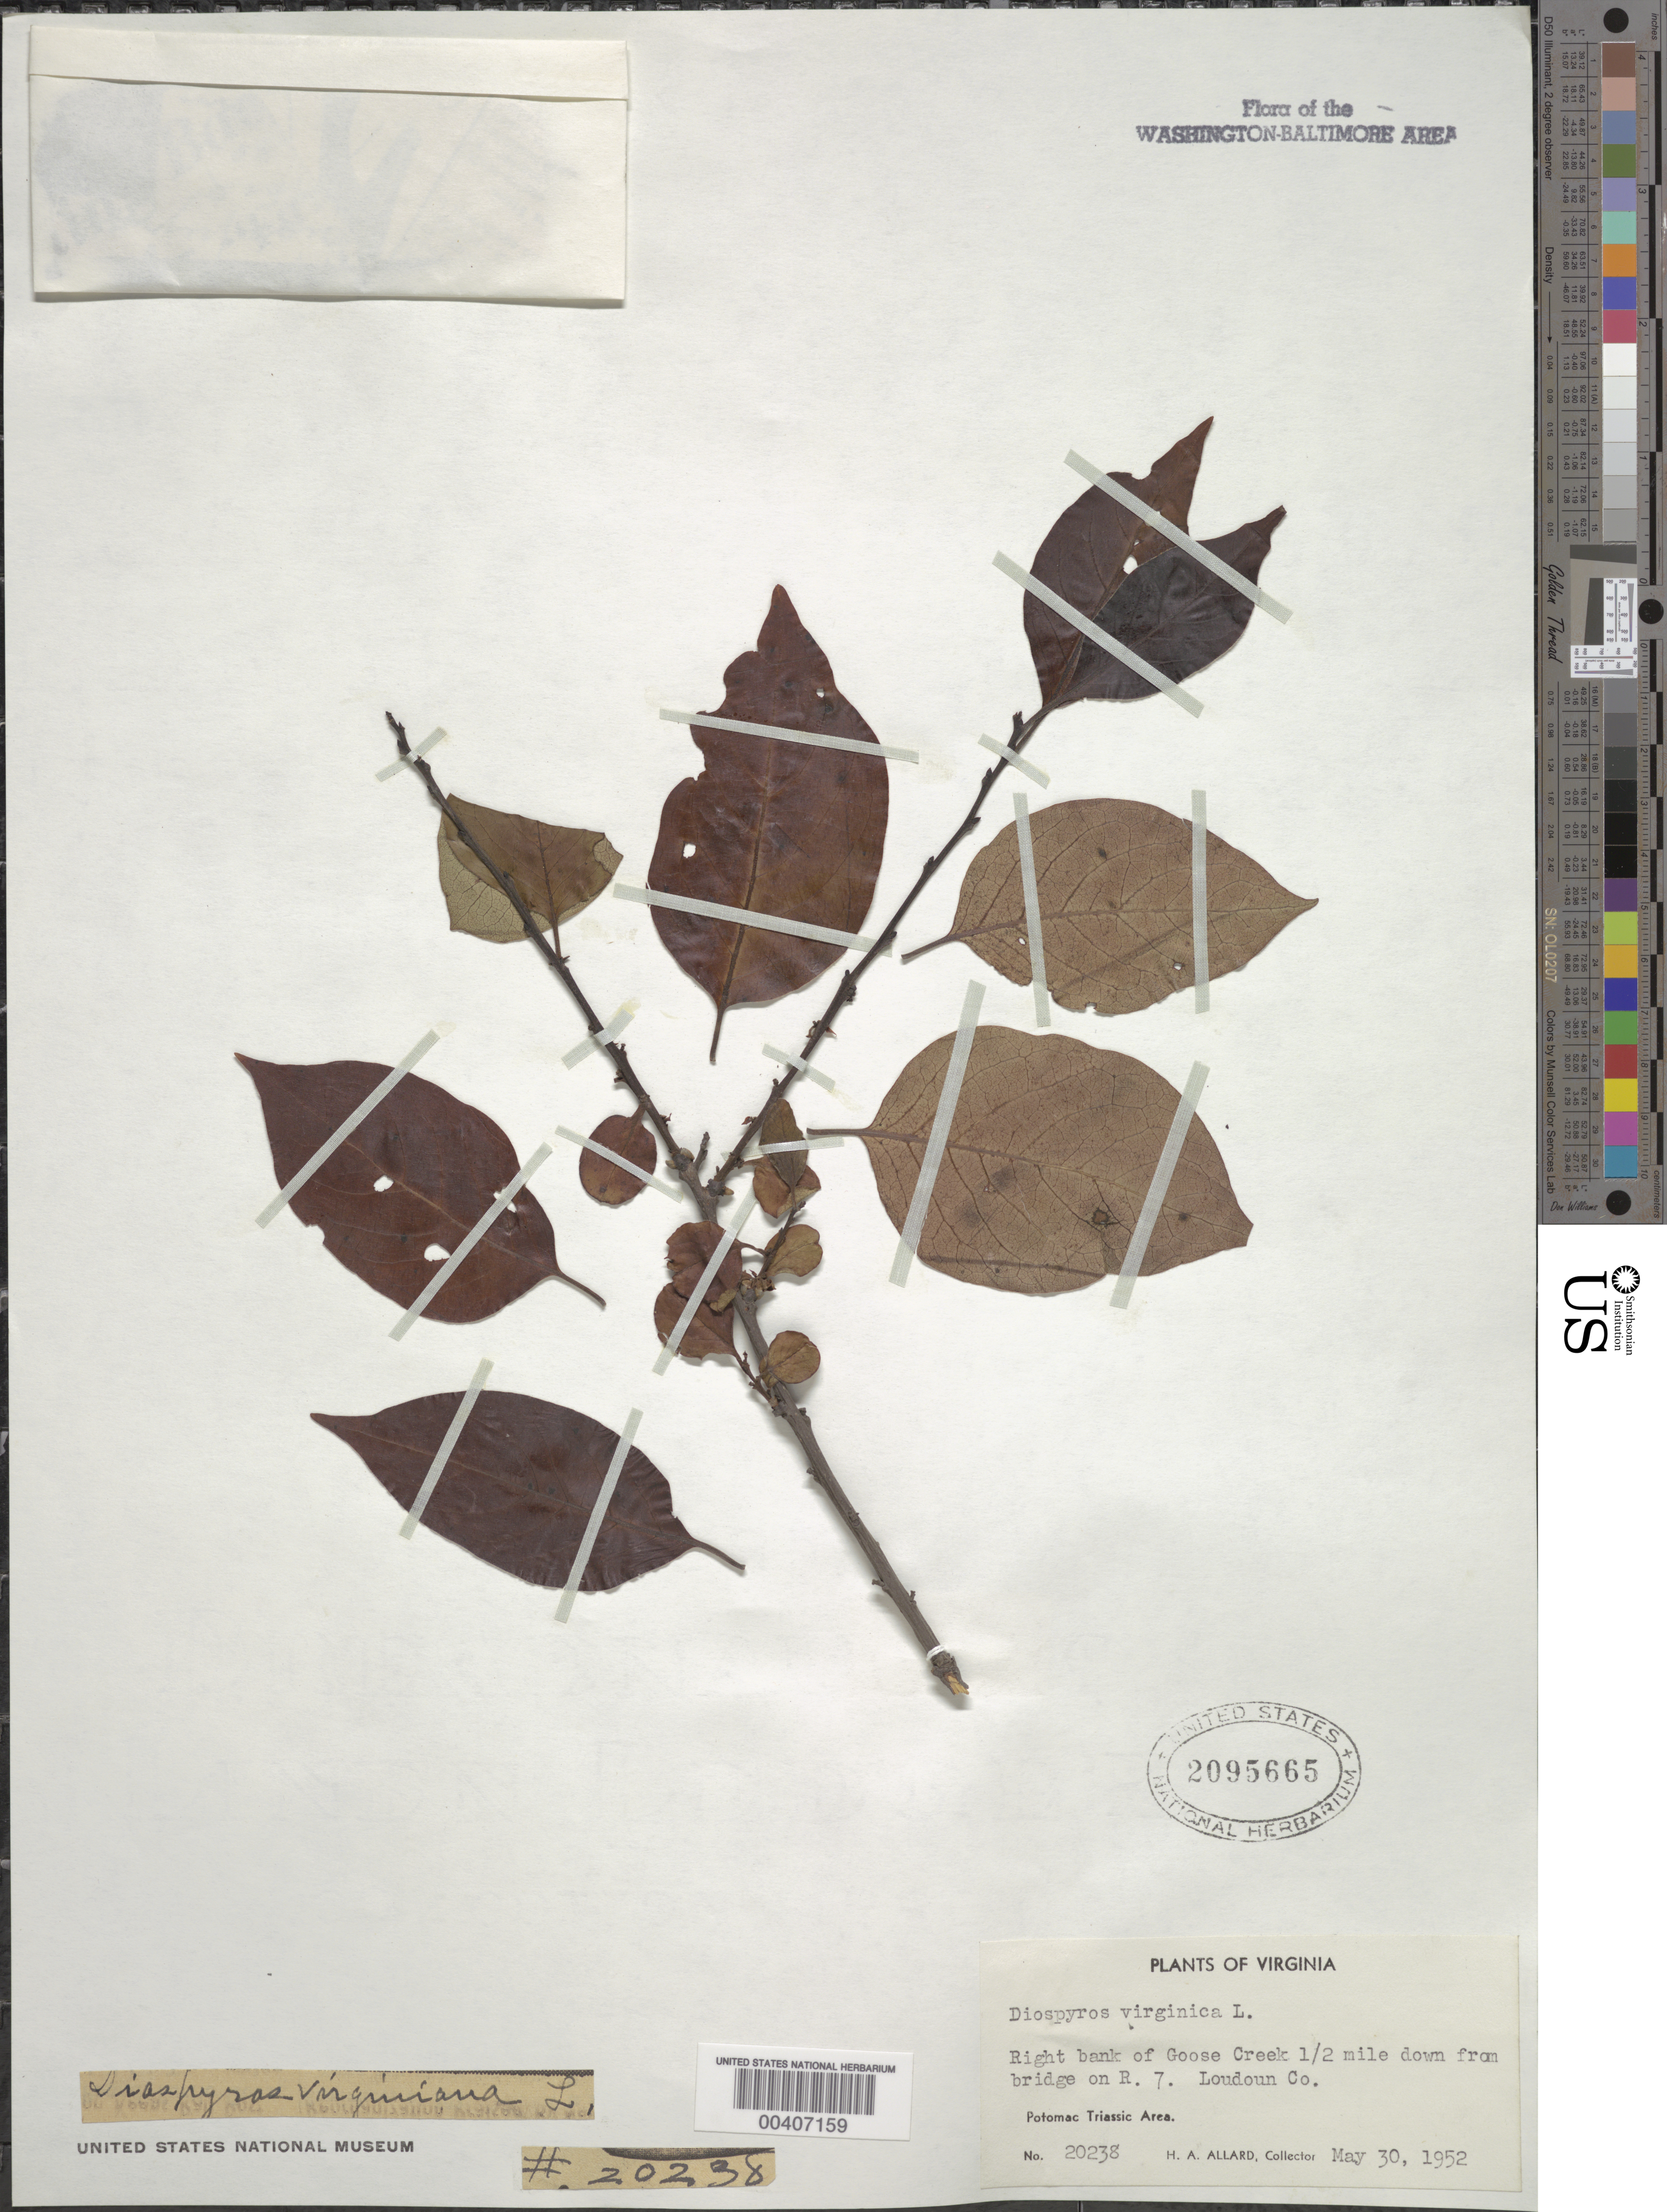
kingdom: Plantae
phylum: Tracheophyta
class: Magnoliopsida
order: Ericales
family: Ebenaceae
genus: Diospyros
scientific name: Diospyros virginiana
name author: L.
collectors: H. A. Allard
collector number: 20238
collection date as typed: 30 May 1952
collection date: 1952-05-30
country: United States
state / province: Virginia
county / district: Loudoun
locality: Triassic Area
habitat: Bank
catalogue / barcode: US 2095665